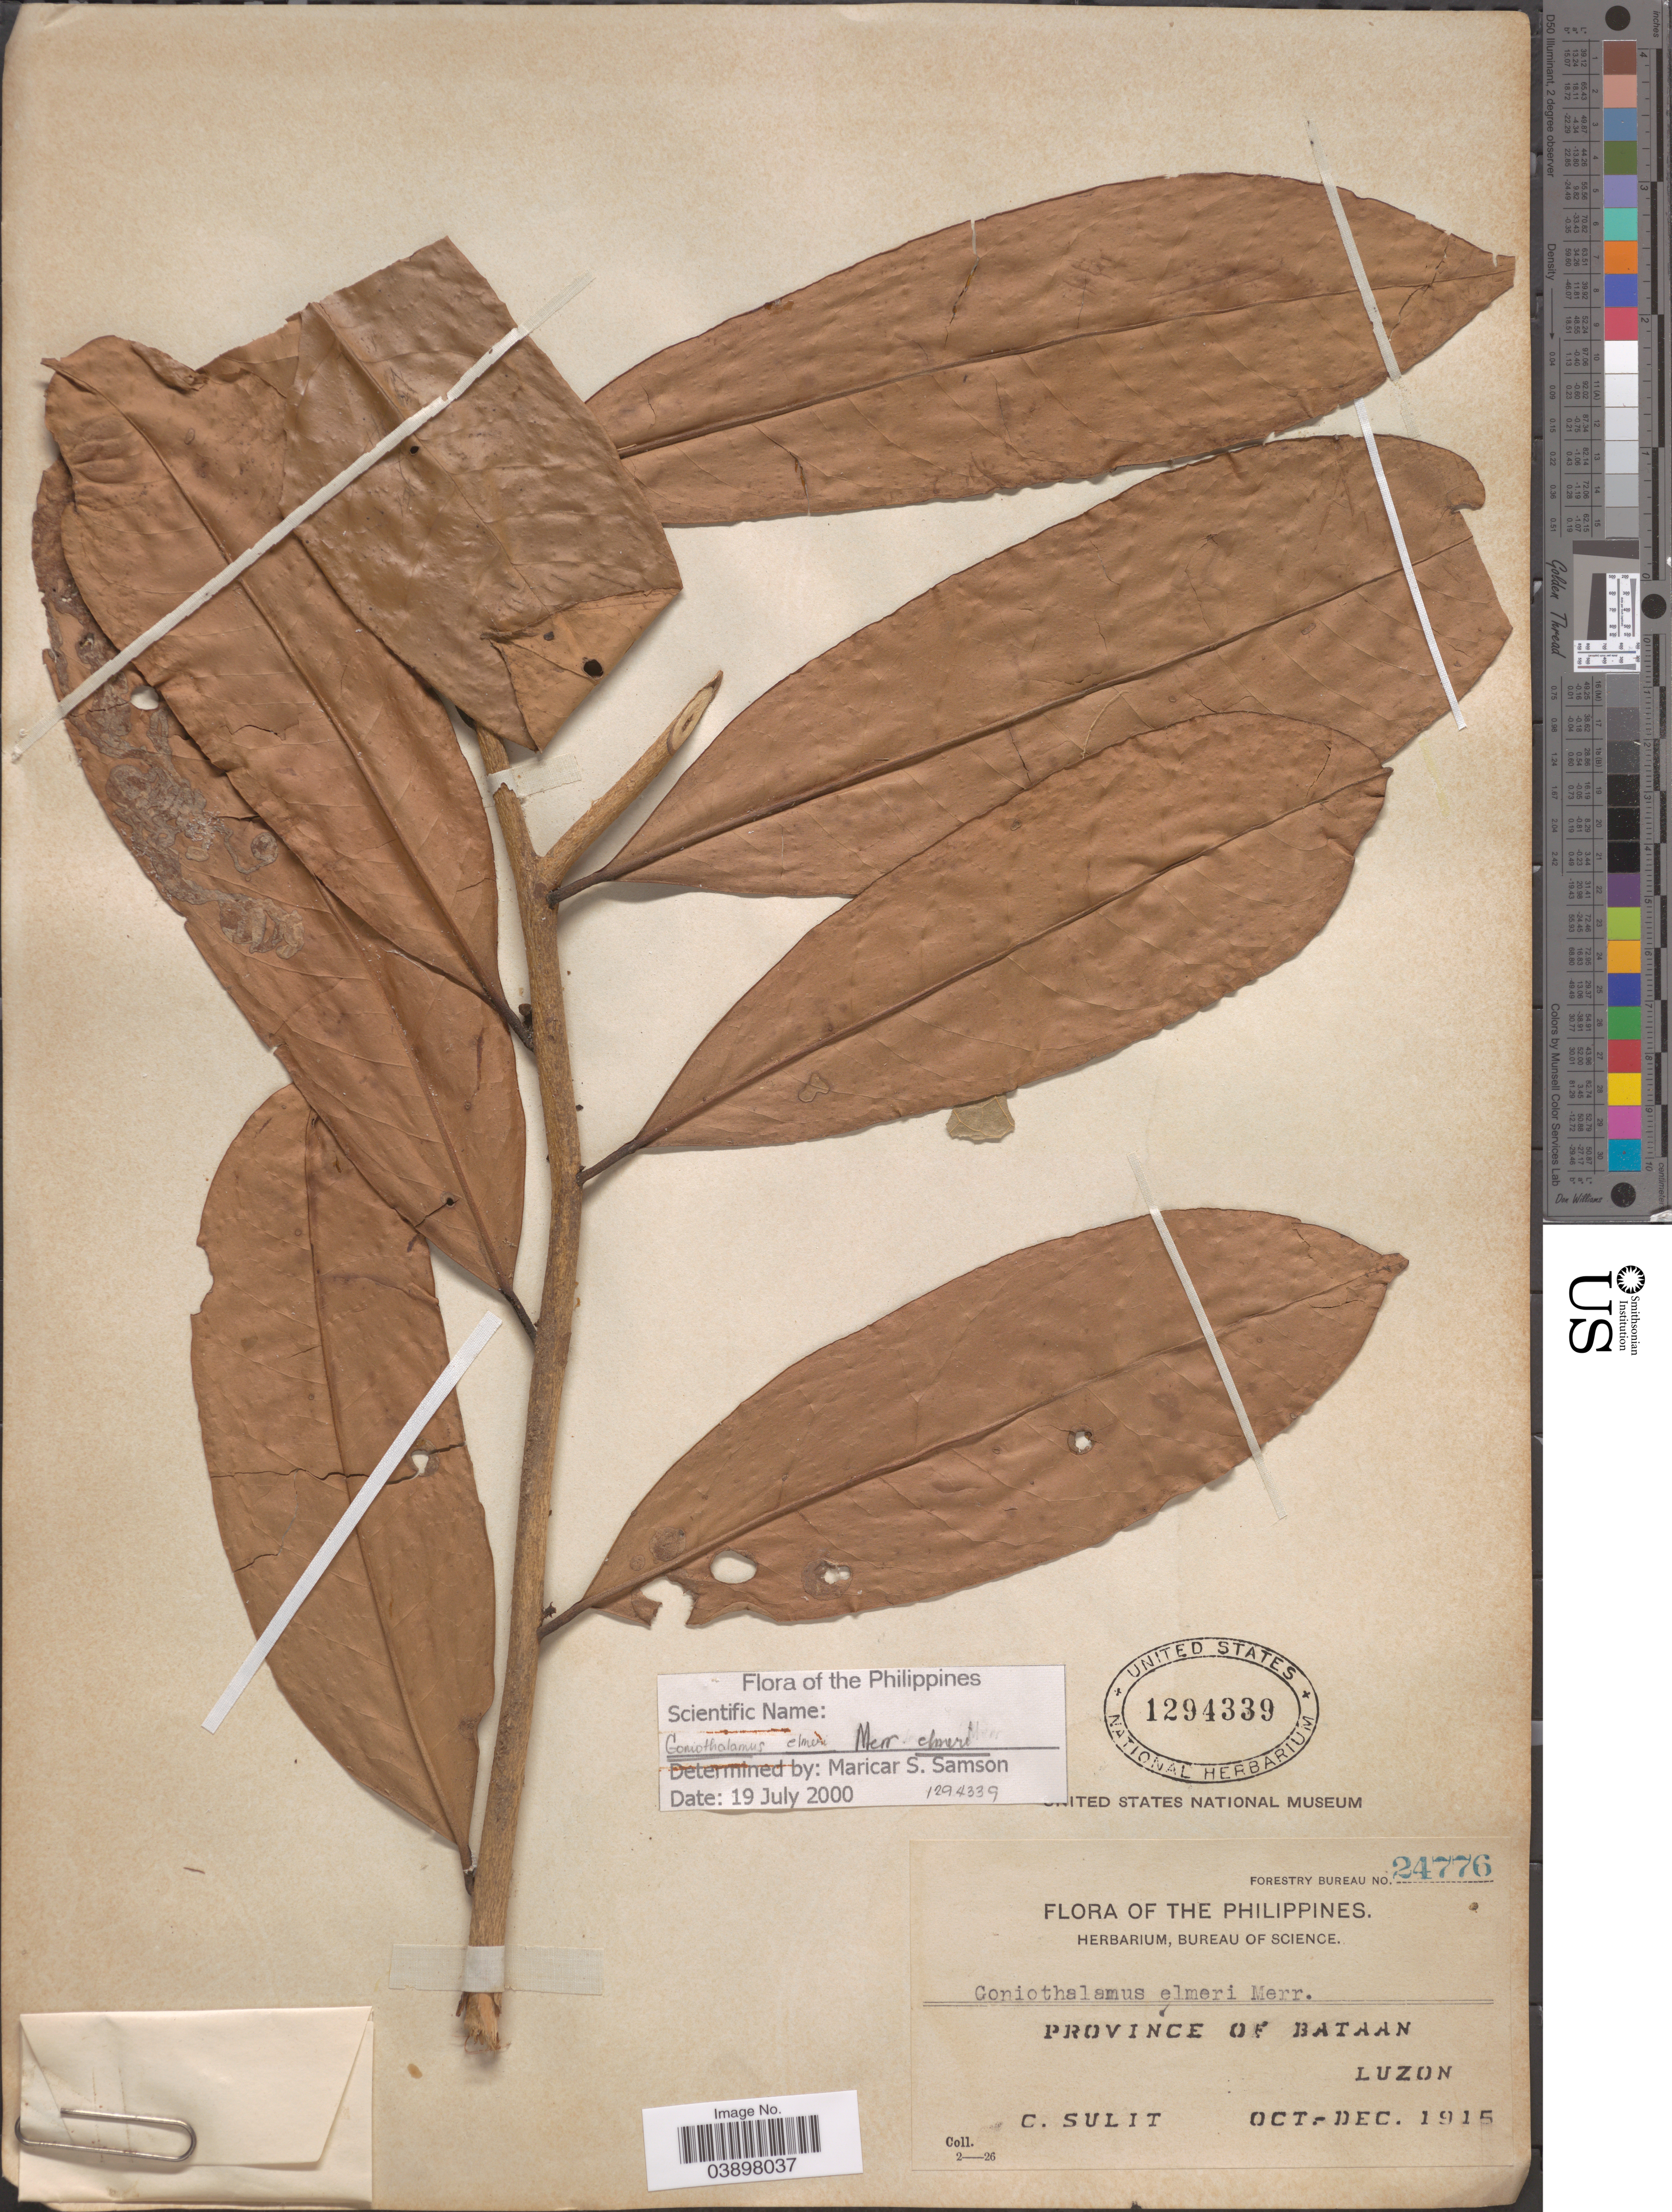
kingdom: Plantae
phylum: Tracheophyta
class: Magnoliopsida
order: Magnoliales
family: Annonaceae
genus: Goniothalamus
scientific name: Goniothalamus elmeri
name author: Merr.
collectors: C. Sulit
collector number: Forestry Bureau 24776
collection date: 1915-10/1915-11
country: Philippines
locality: Province of Bataan. Luzon.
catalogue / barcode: US 1294339